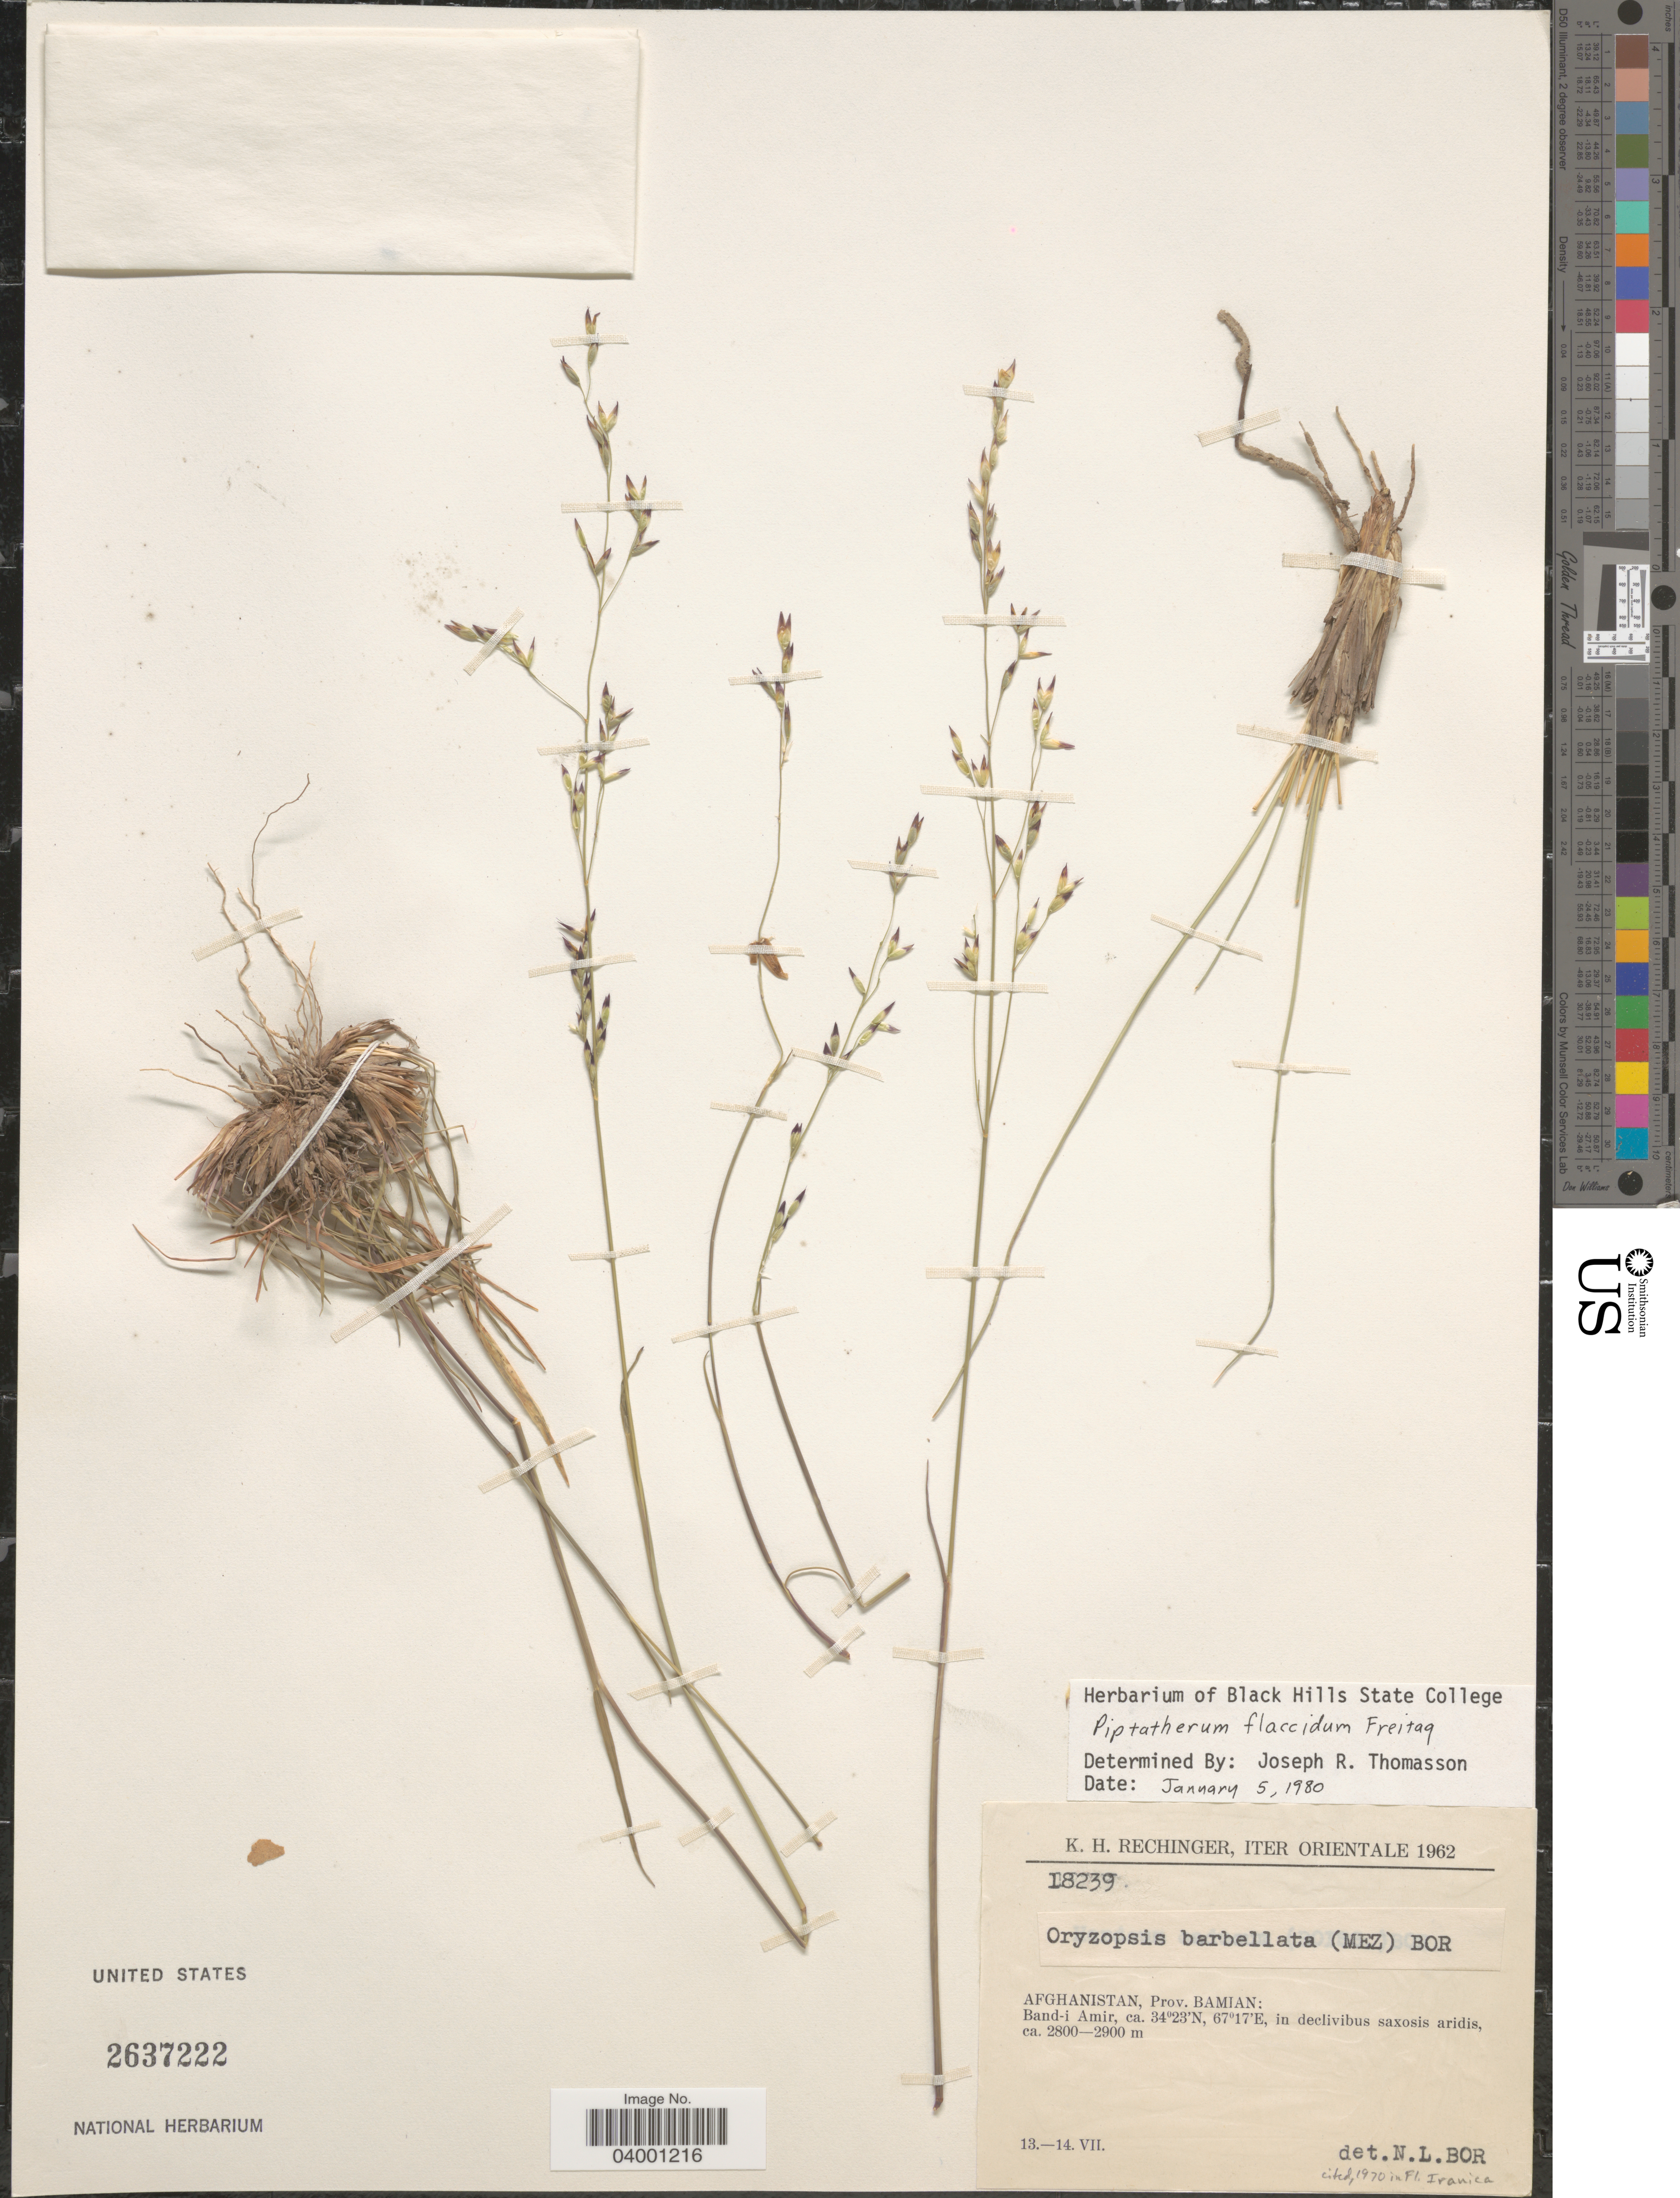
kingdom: Plantae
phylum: Tracheophyta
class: Liliopsida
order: Poales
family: Poaceae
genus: Piptatherum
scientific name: Piptatherum flaccidum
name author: Freitag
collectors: K. H. Rechinger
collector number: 18239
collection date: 1962-07-13/1962-07-14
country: Afghanistan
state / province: Bamian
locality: Iter Orientale. Band-i Amir.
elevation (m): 2800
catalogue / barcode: US 2637222